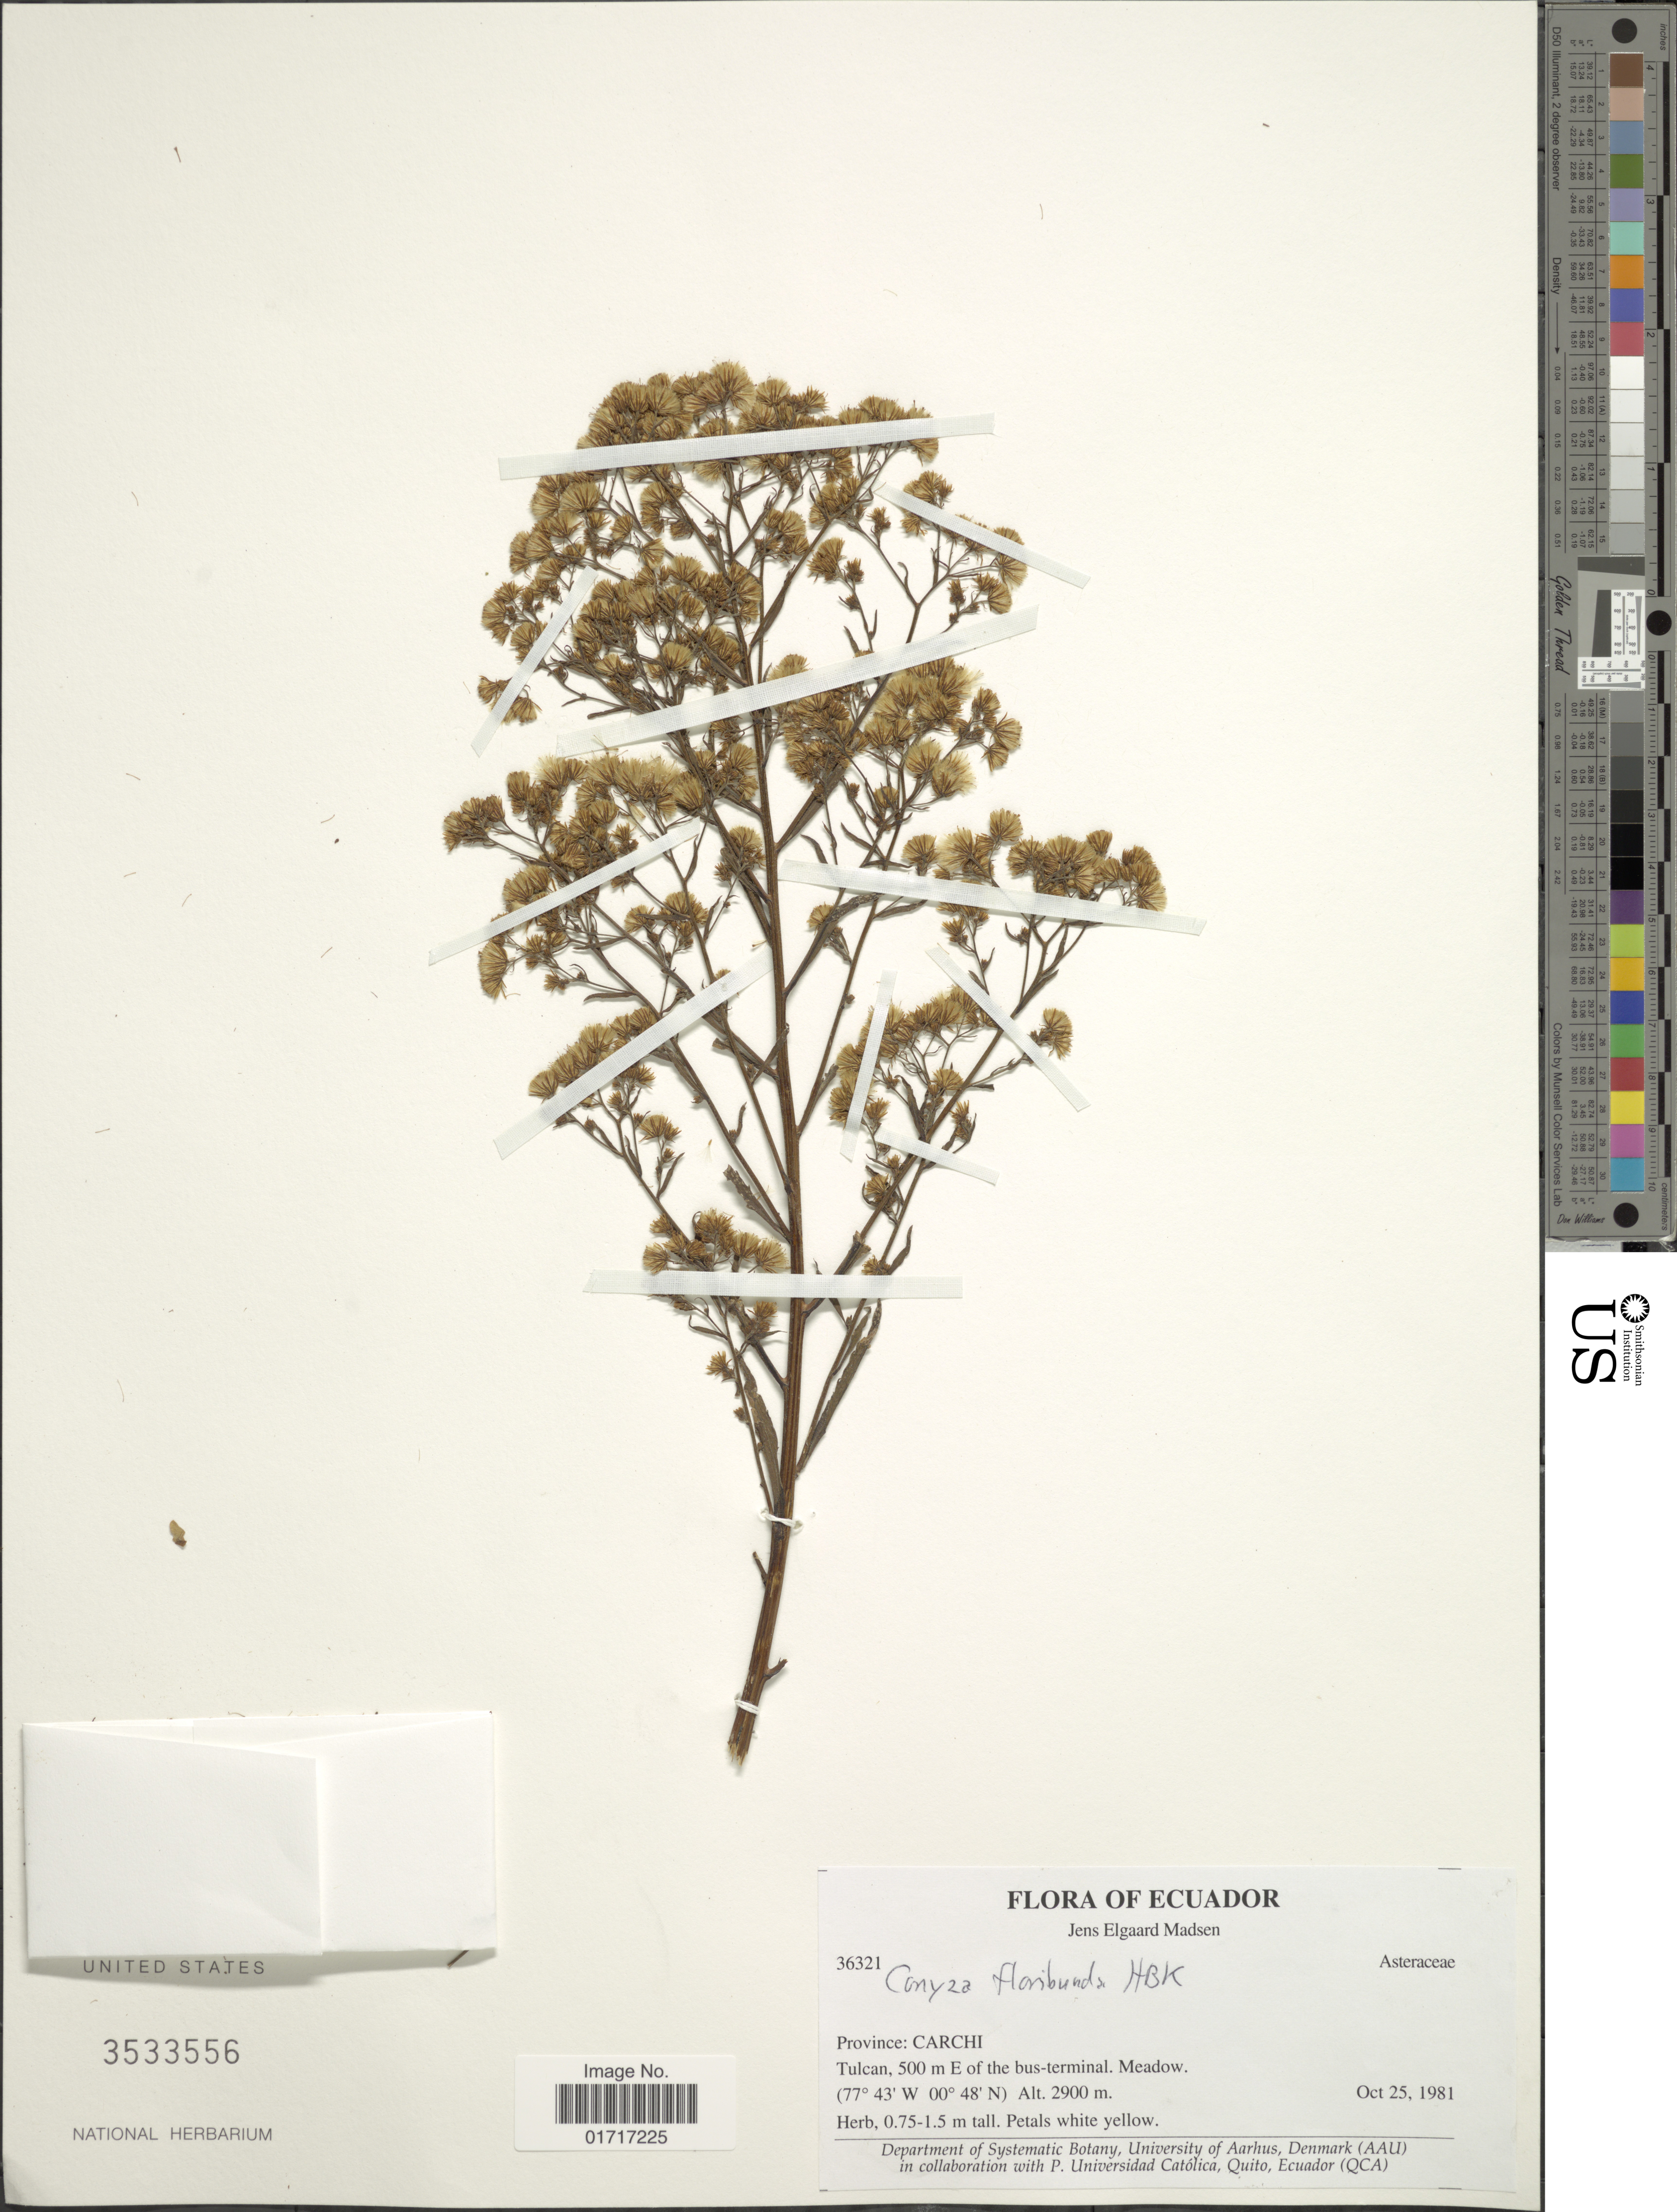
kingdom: Plantae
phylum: Tracheophyta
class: Magnoliopsida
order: Asterales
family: Asteraceae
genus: Conyza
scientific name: Conyza floribunda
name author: Kunth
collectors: J. E. Madsen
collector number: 36321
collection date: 1981-10-25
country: Ecuador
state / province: Carchi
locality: Province: Carchi, Tulcan, 500 m E of the bus-terminal.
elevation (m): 2900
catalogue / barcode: US 3533556